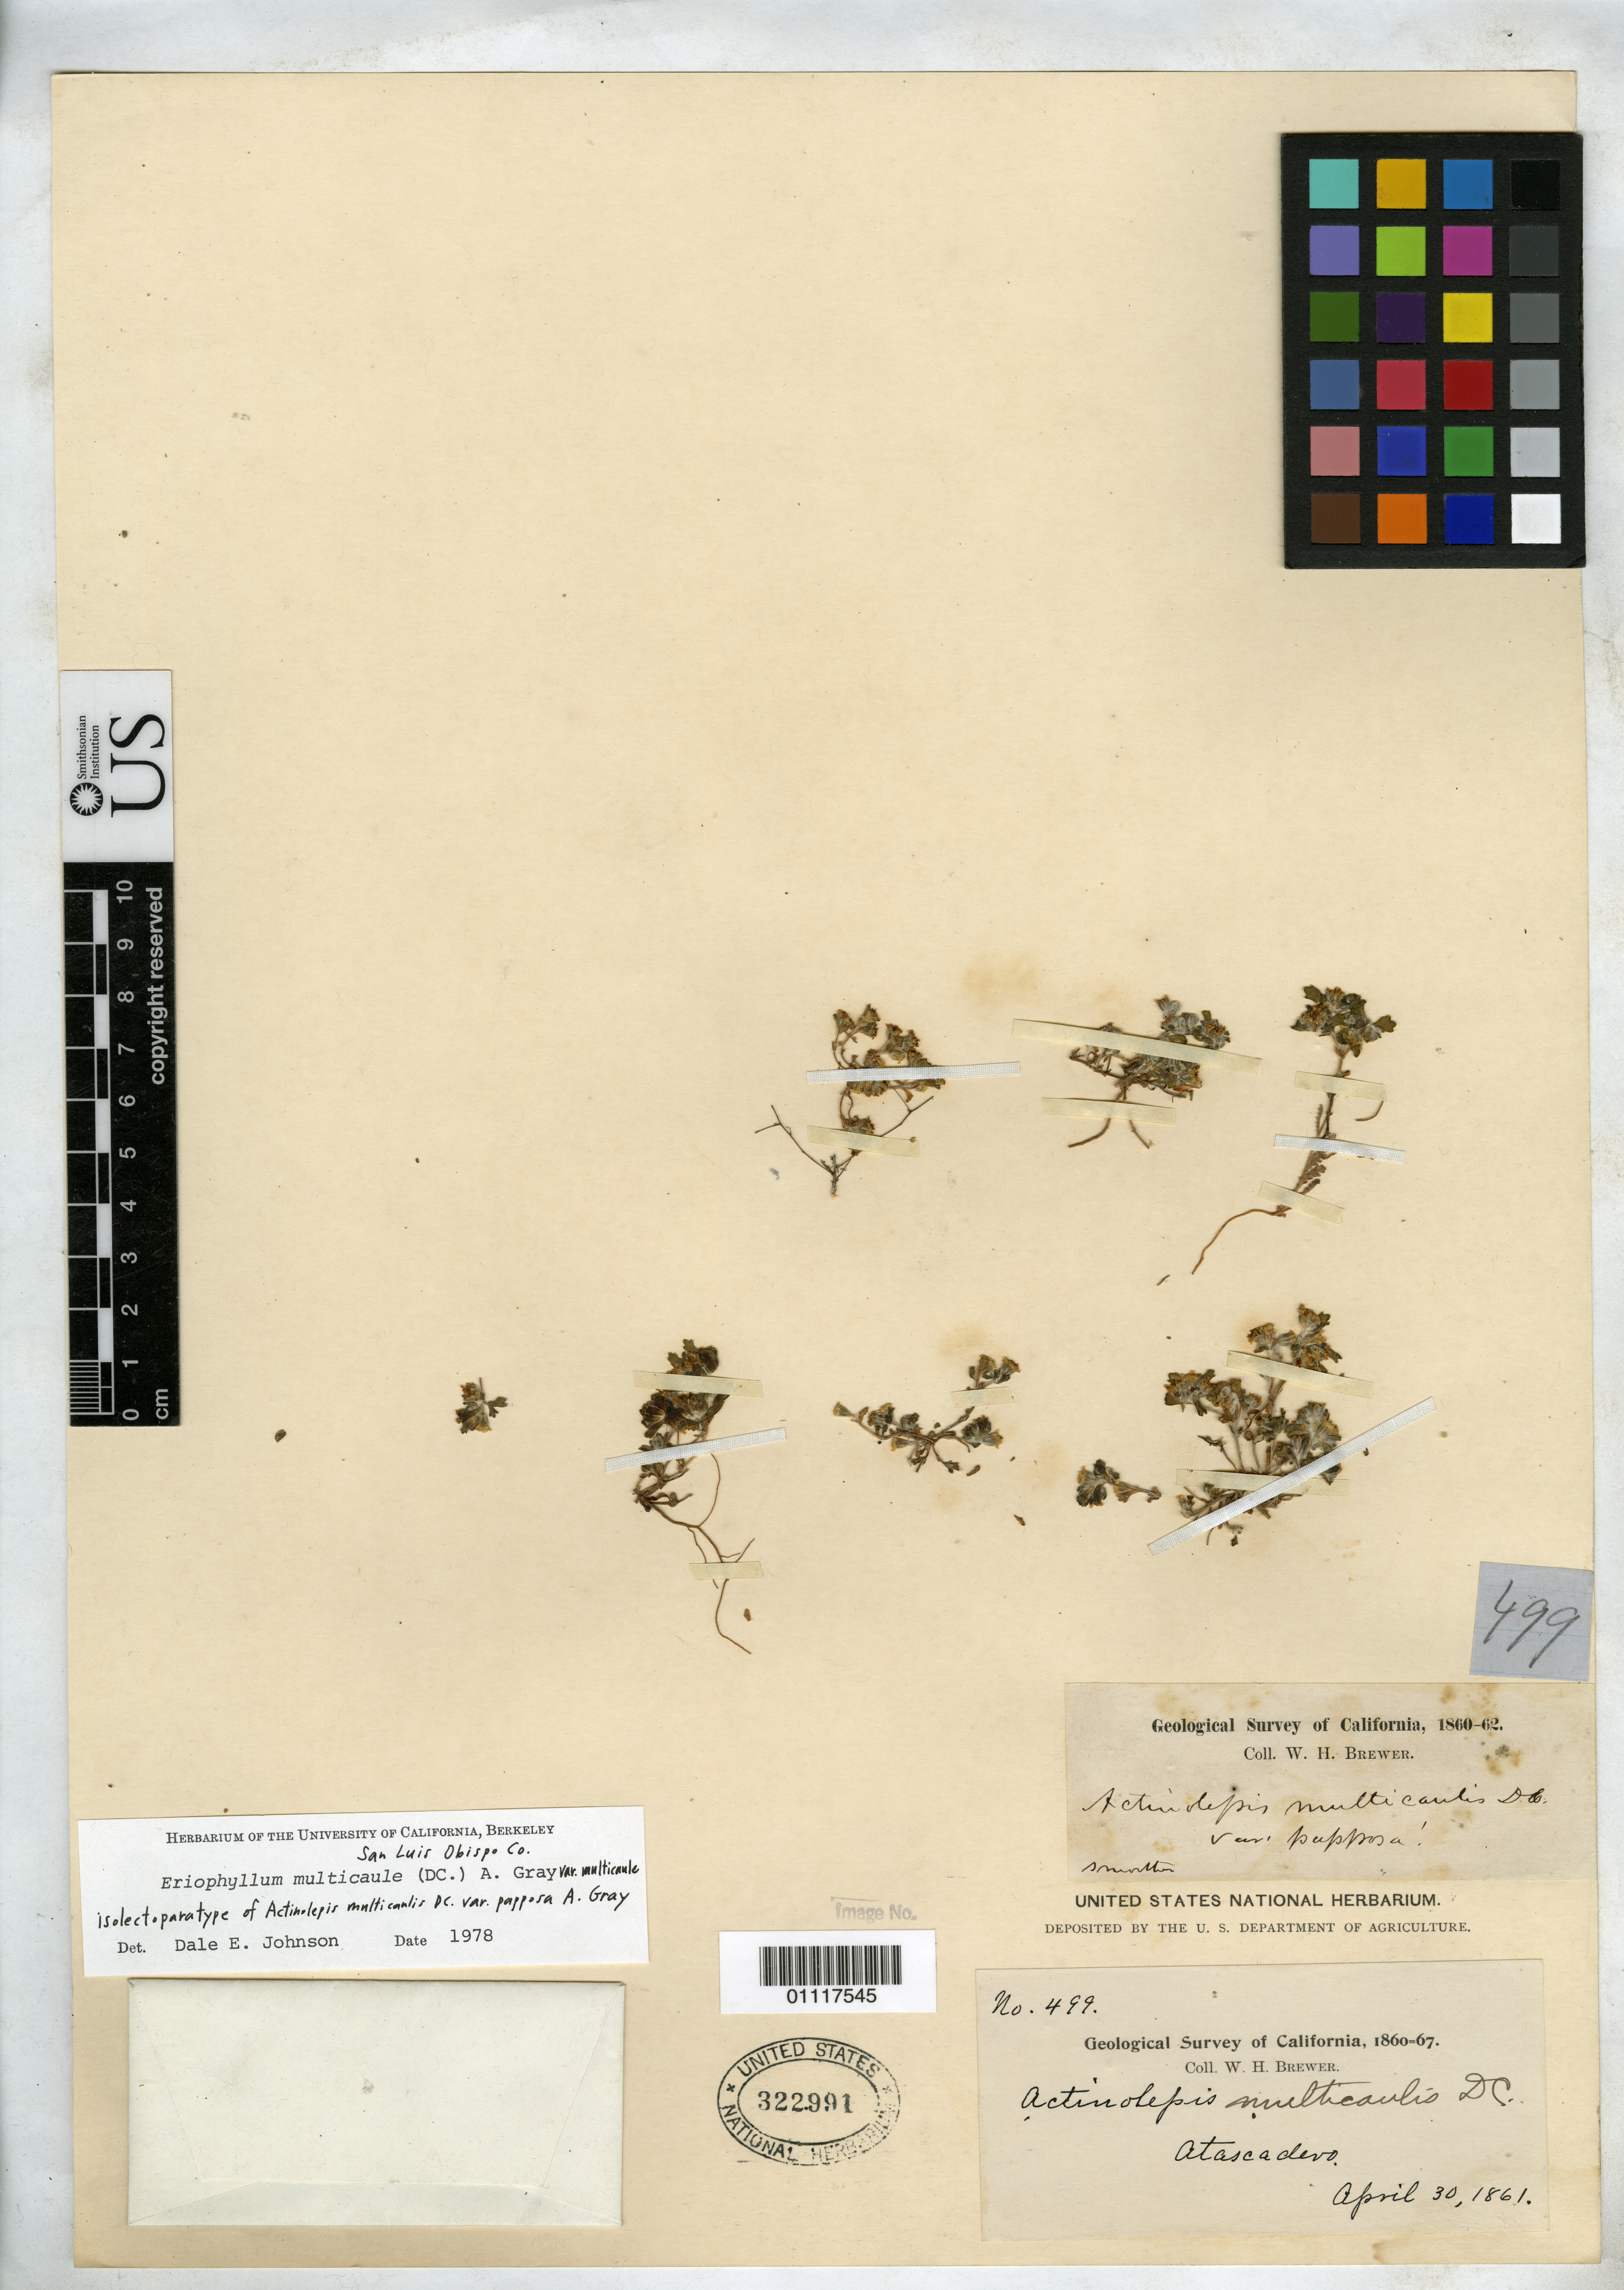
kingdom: Plantae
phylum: Tracheophyta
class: Magnoliopsida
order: Asterales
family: Asteraceae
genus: Actinolepis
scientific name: Actinolepis multicaulis var. papposa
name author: A. Gray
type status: Syntype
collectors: W. H. Brewer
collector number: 499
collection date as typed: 30 Apr 1861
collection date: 1861-04-30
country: United States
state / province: California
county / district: San Luis Obispo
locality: Atascadero.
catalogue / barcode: US 322991